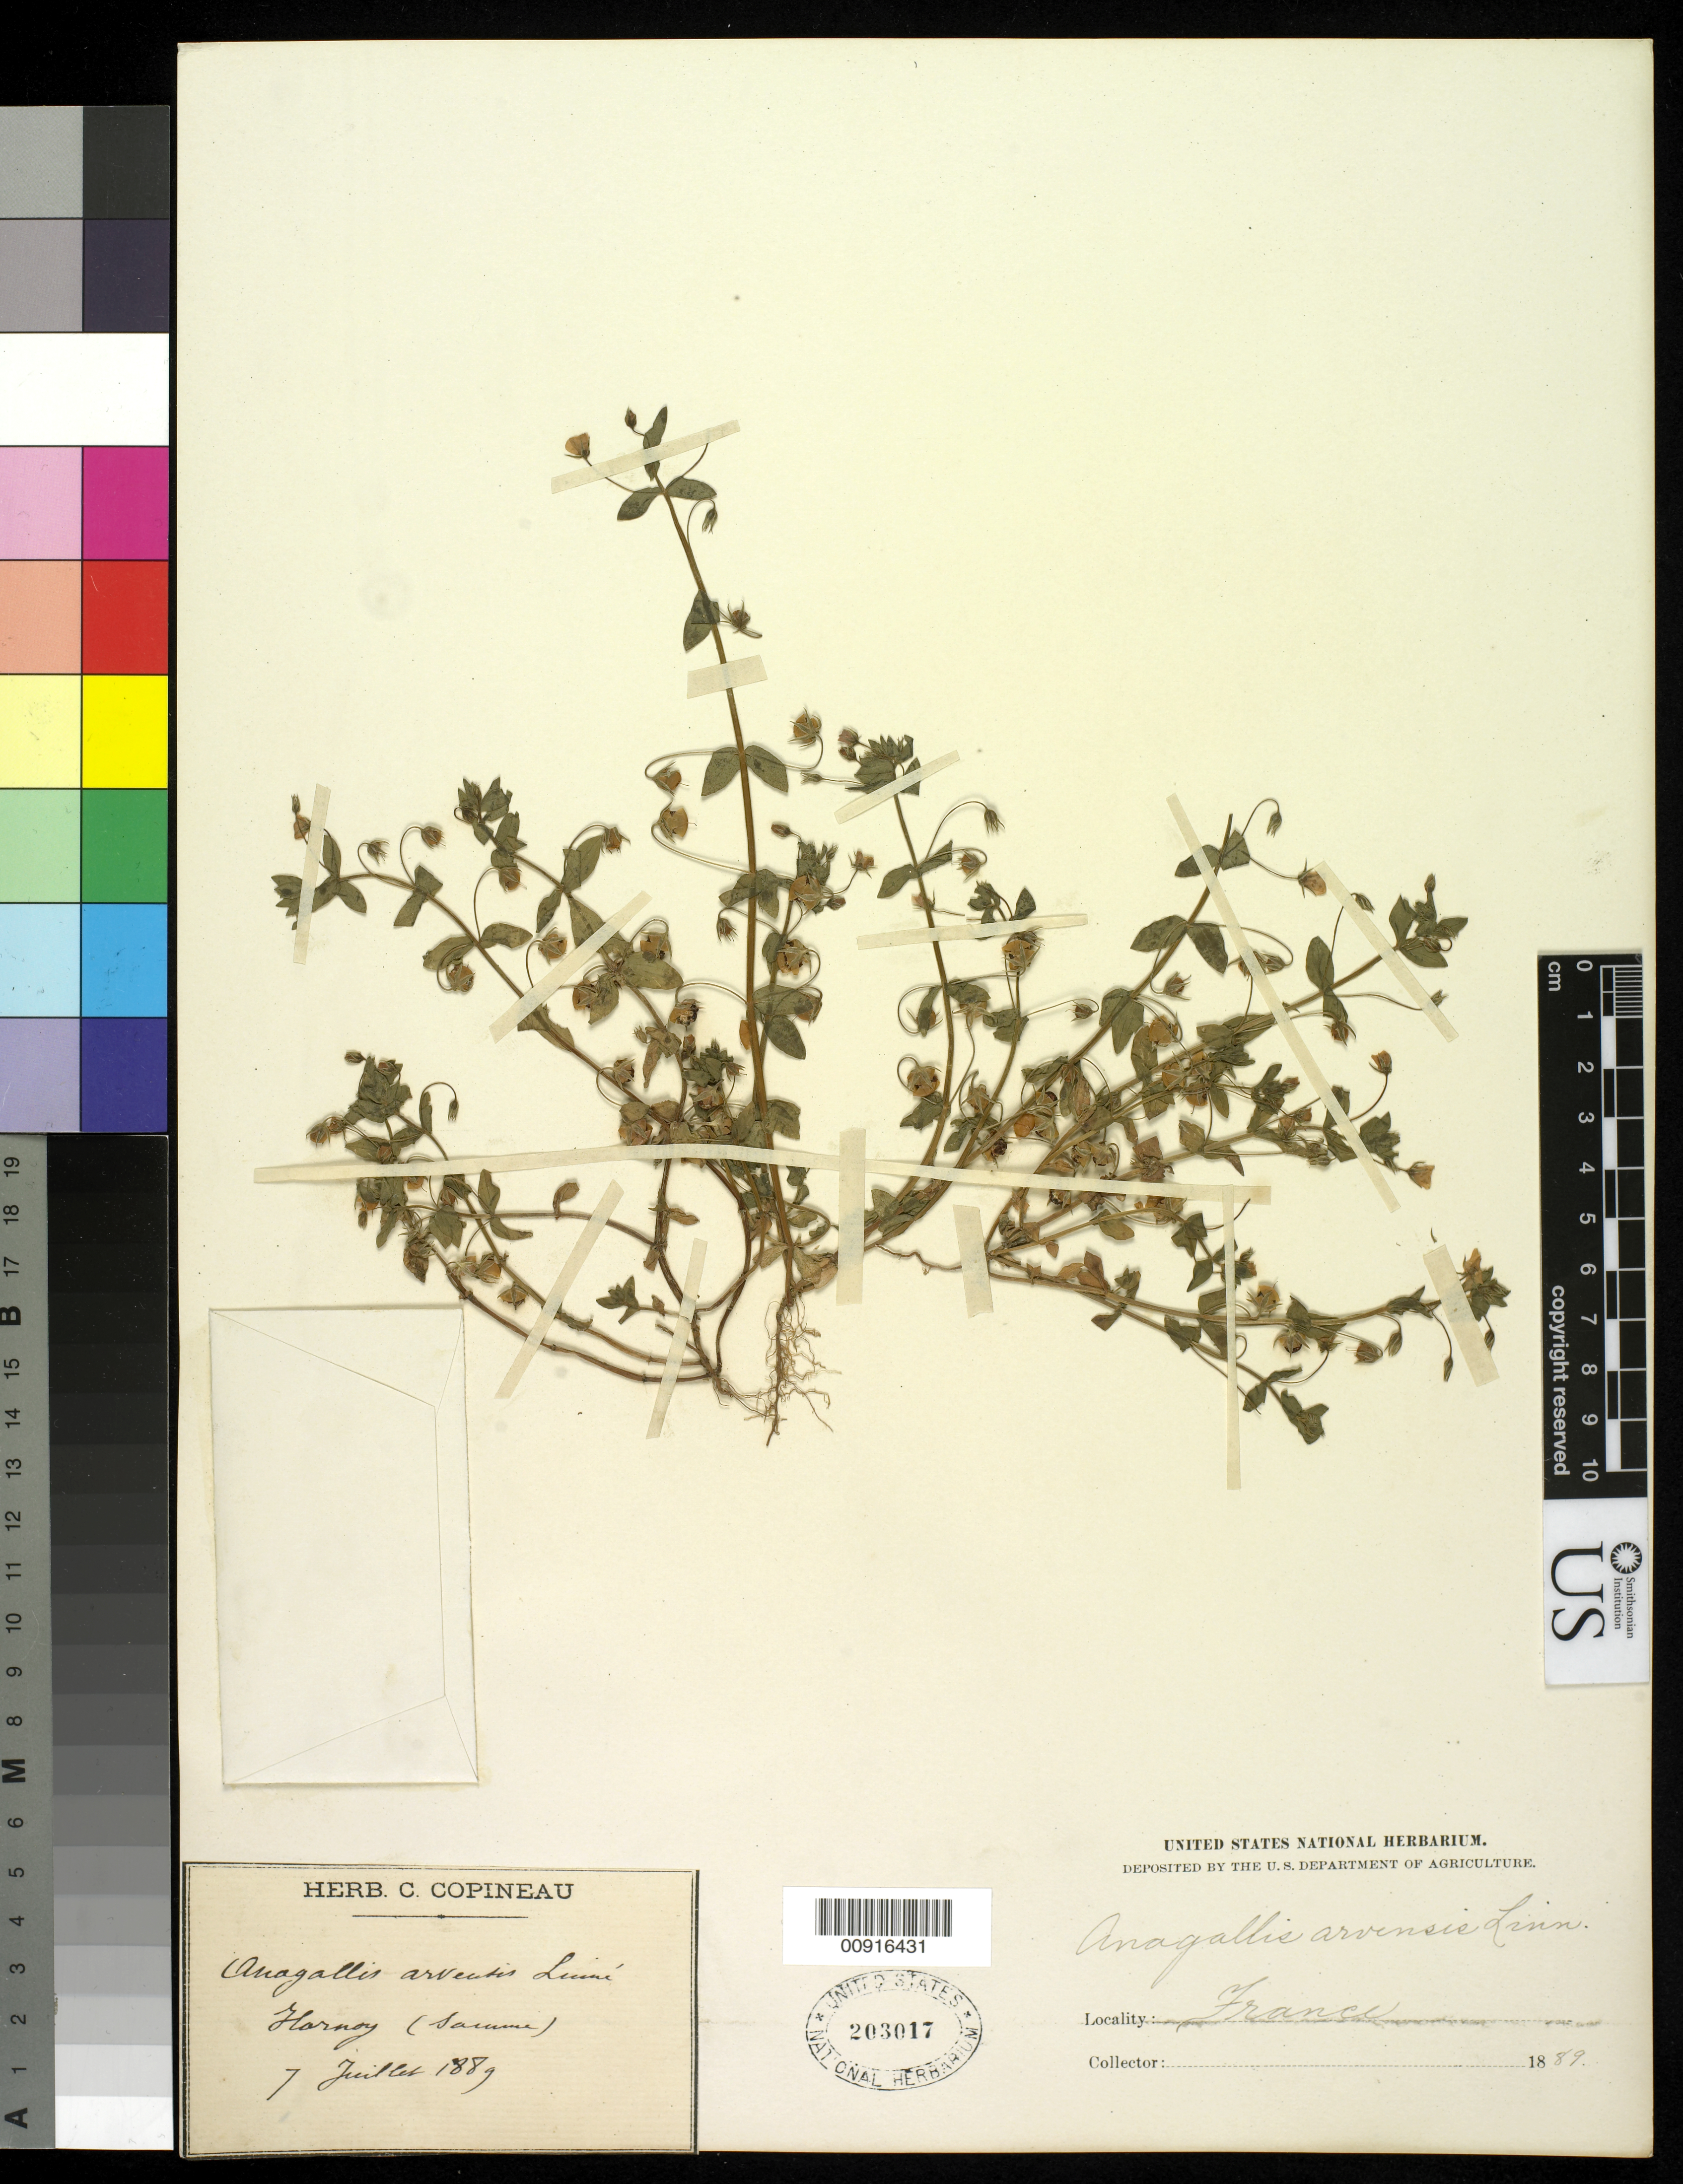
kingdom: Plantae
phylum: Tracheophyta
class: Magnoliopsida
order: Ericales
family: Primulaceae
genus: Anagallis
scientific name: Anagallis arvensis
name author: L.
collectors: C. Copineau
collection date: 1889-07-07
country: France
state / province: Hauts-de-France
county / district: Somme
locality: Floroy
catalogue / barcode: US 203017